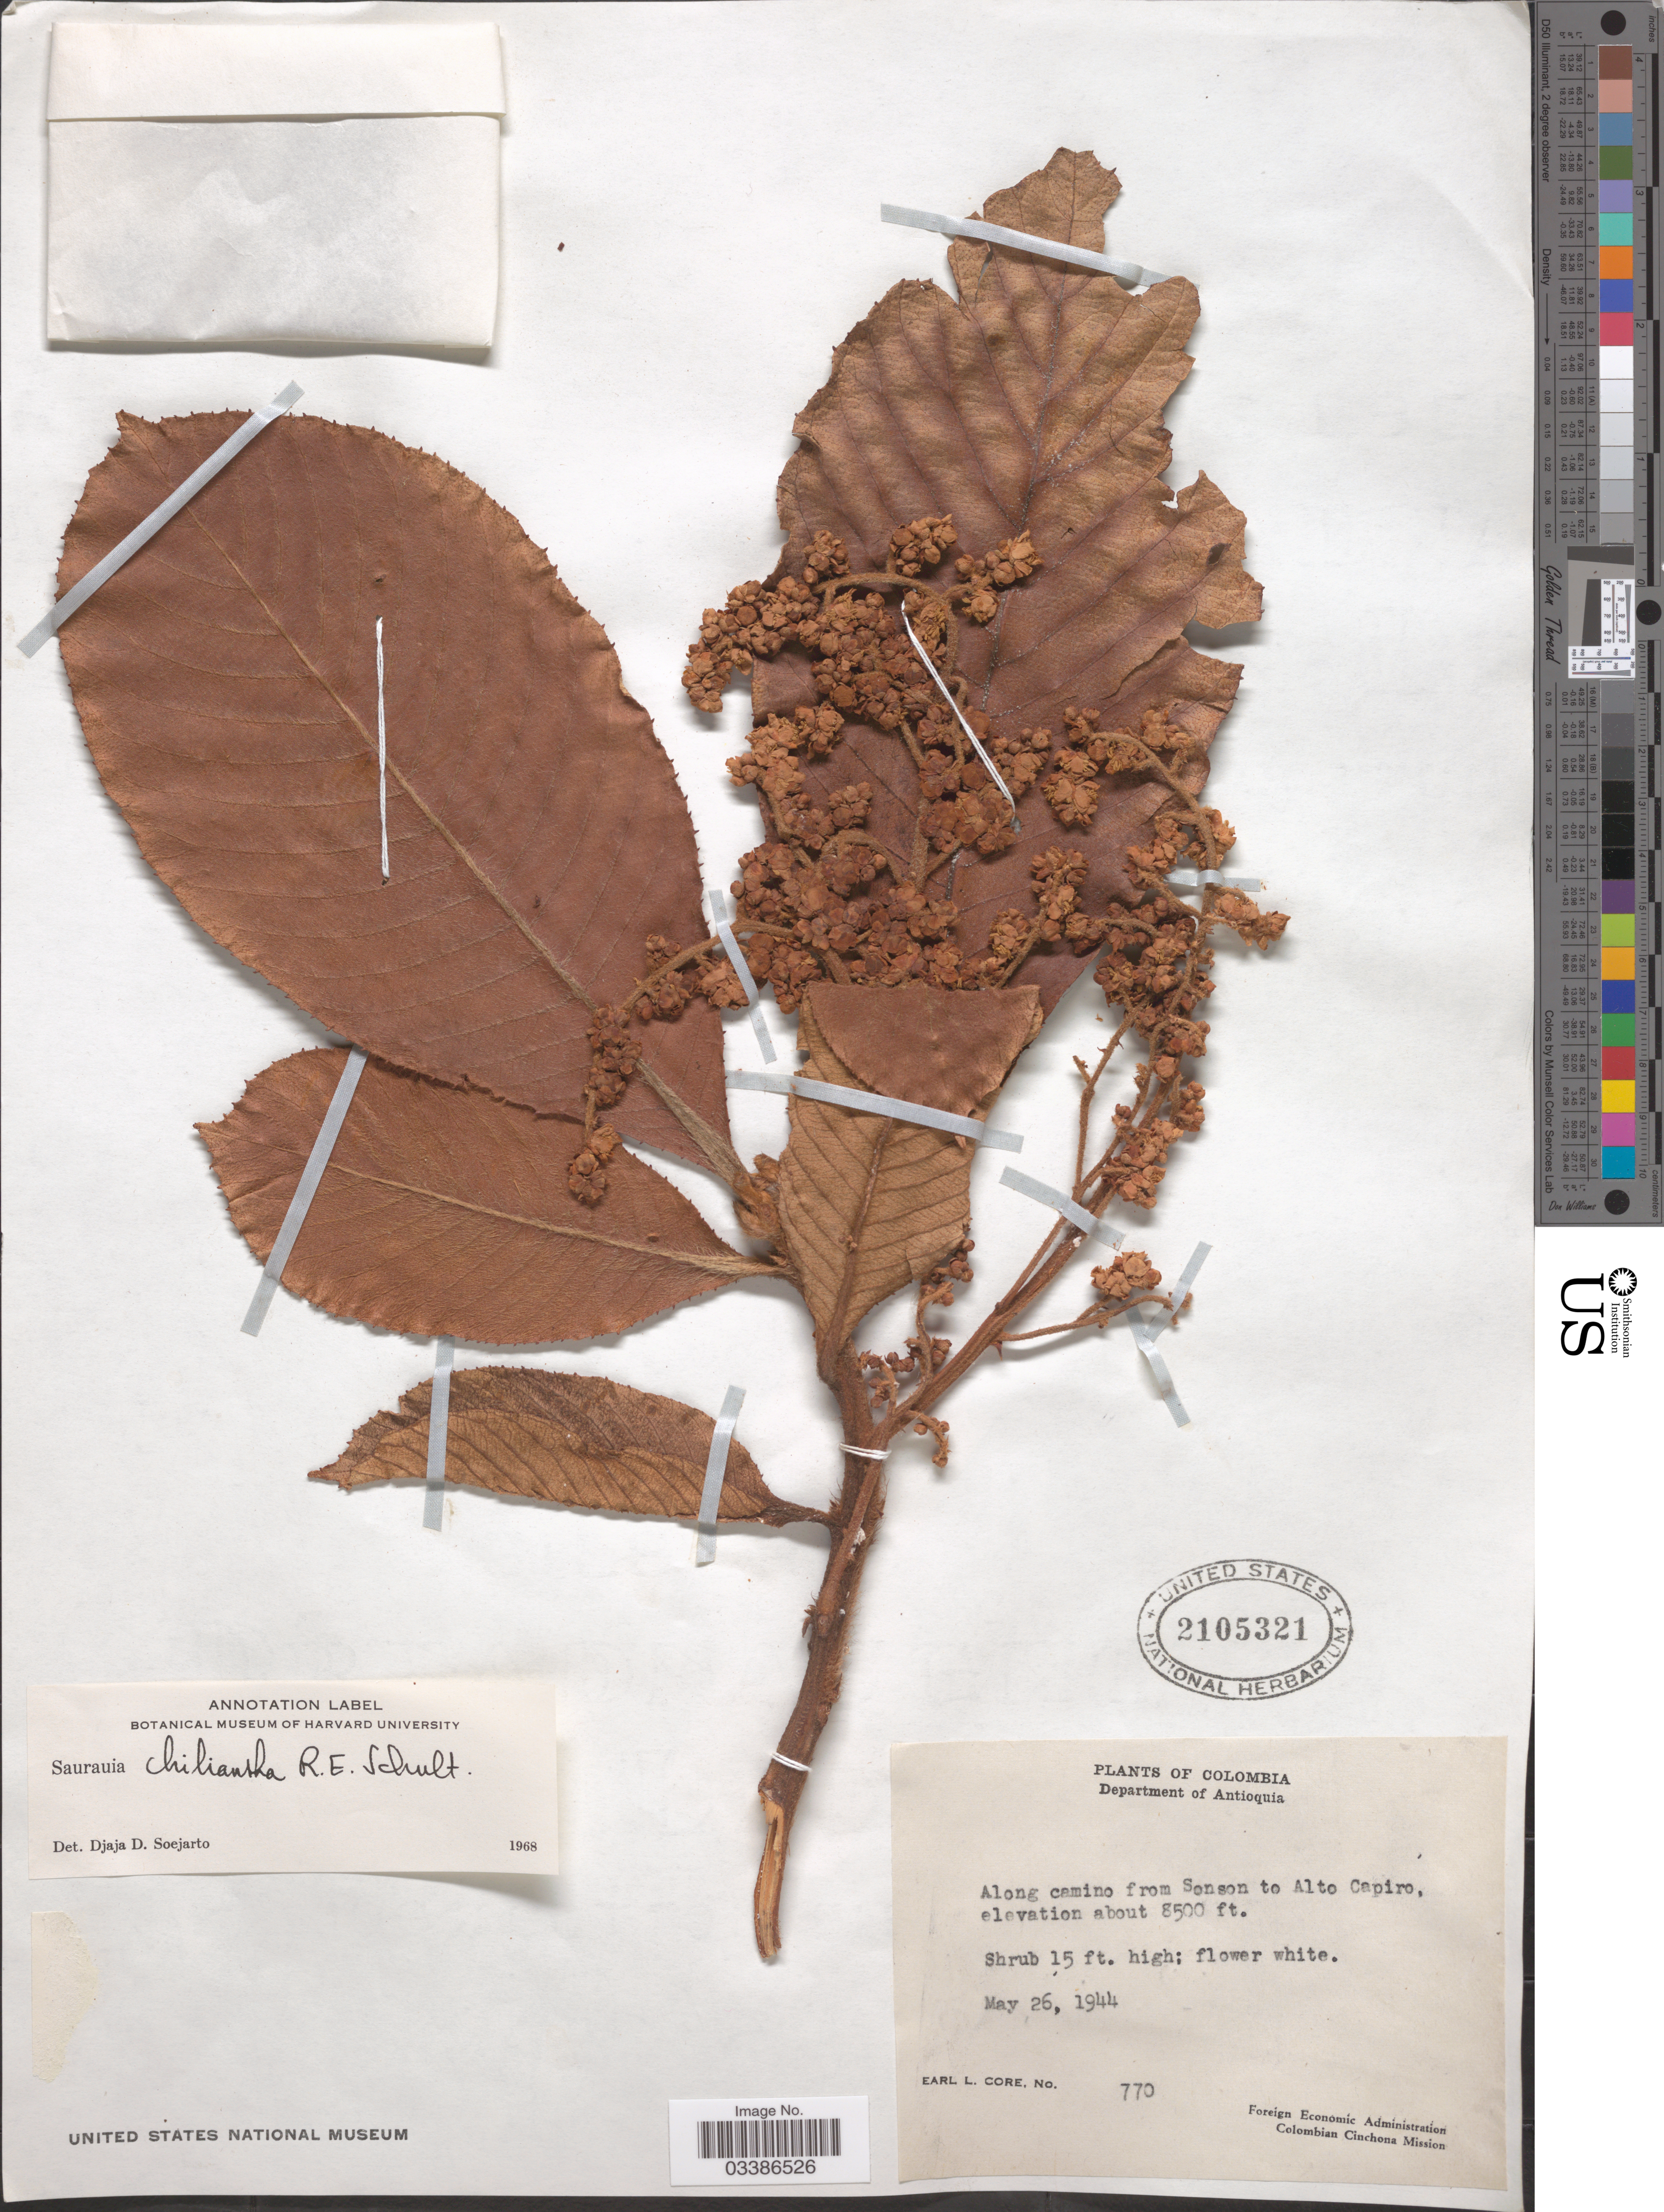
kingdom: Plantae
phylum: Tracheophyta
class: Magnoliopsida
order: Ericales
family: Actinidiaceae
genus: Saurauia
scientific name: Saurauia chiliantha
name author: R.E. Schult.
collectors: E. L. Core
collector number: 770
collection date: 1944-05-26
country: Colombia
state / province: Antioquia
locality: Department of Antioquia. Along camino from Sonson to Alto Capiro.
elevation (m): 2591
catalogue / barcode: US 2105321